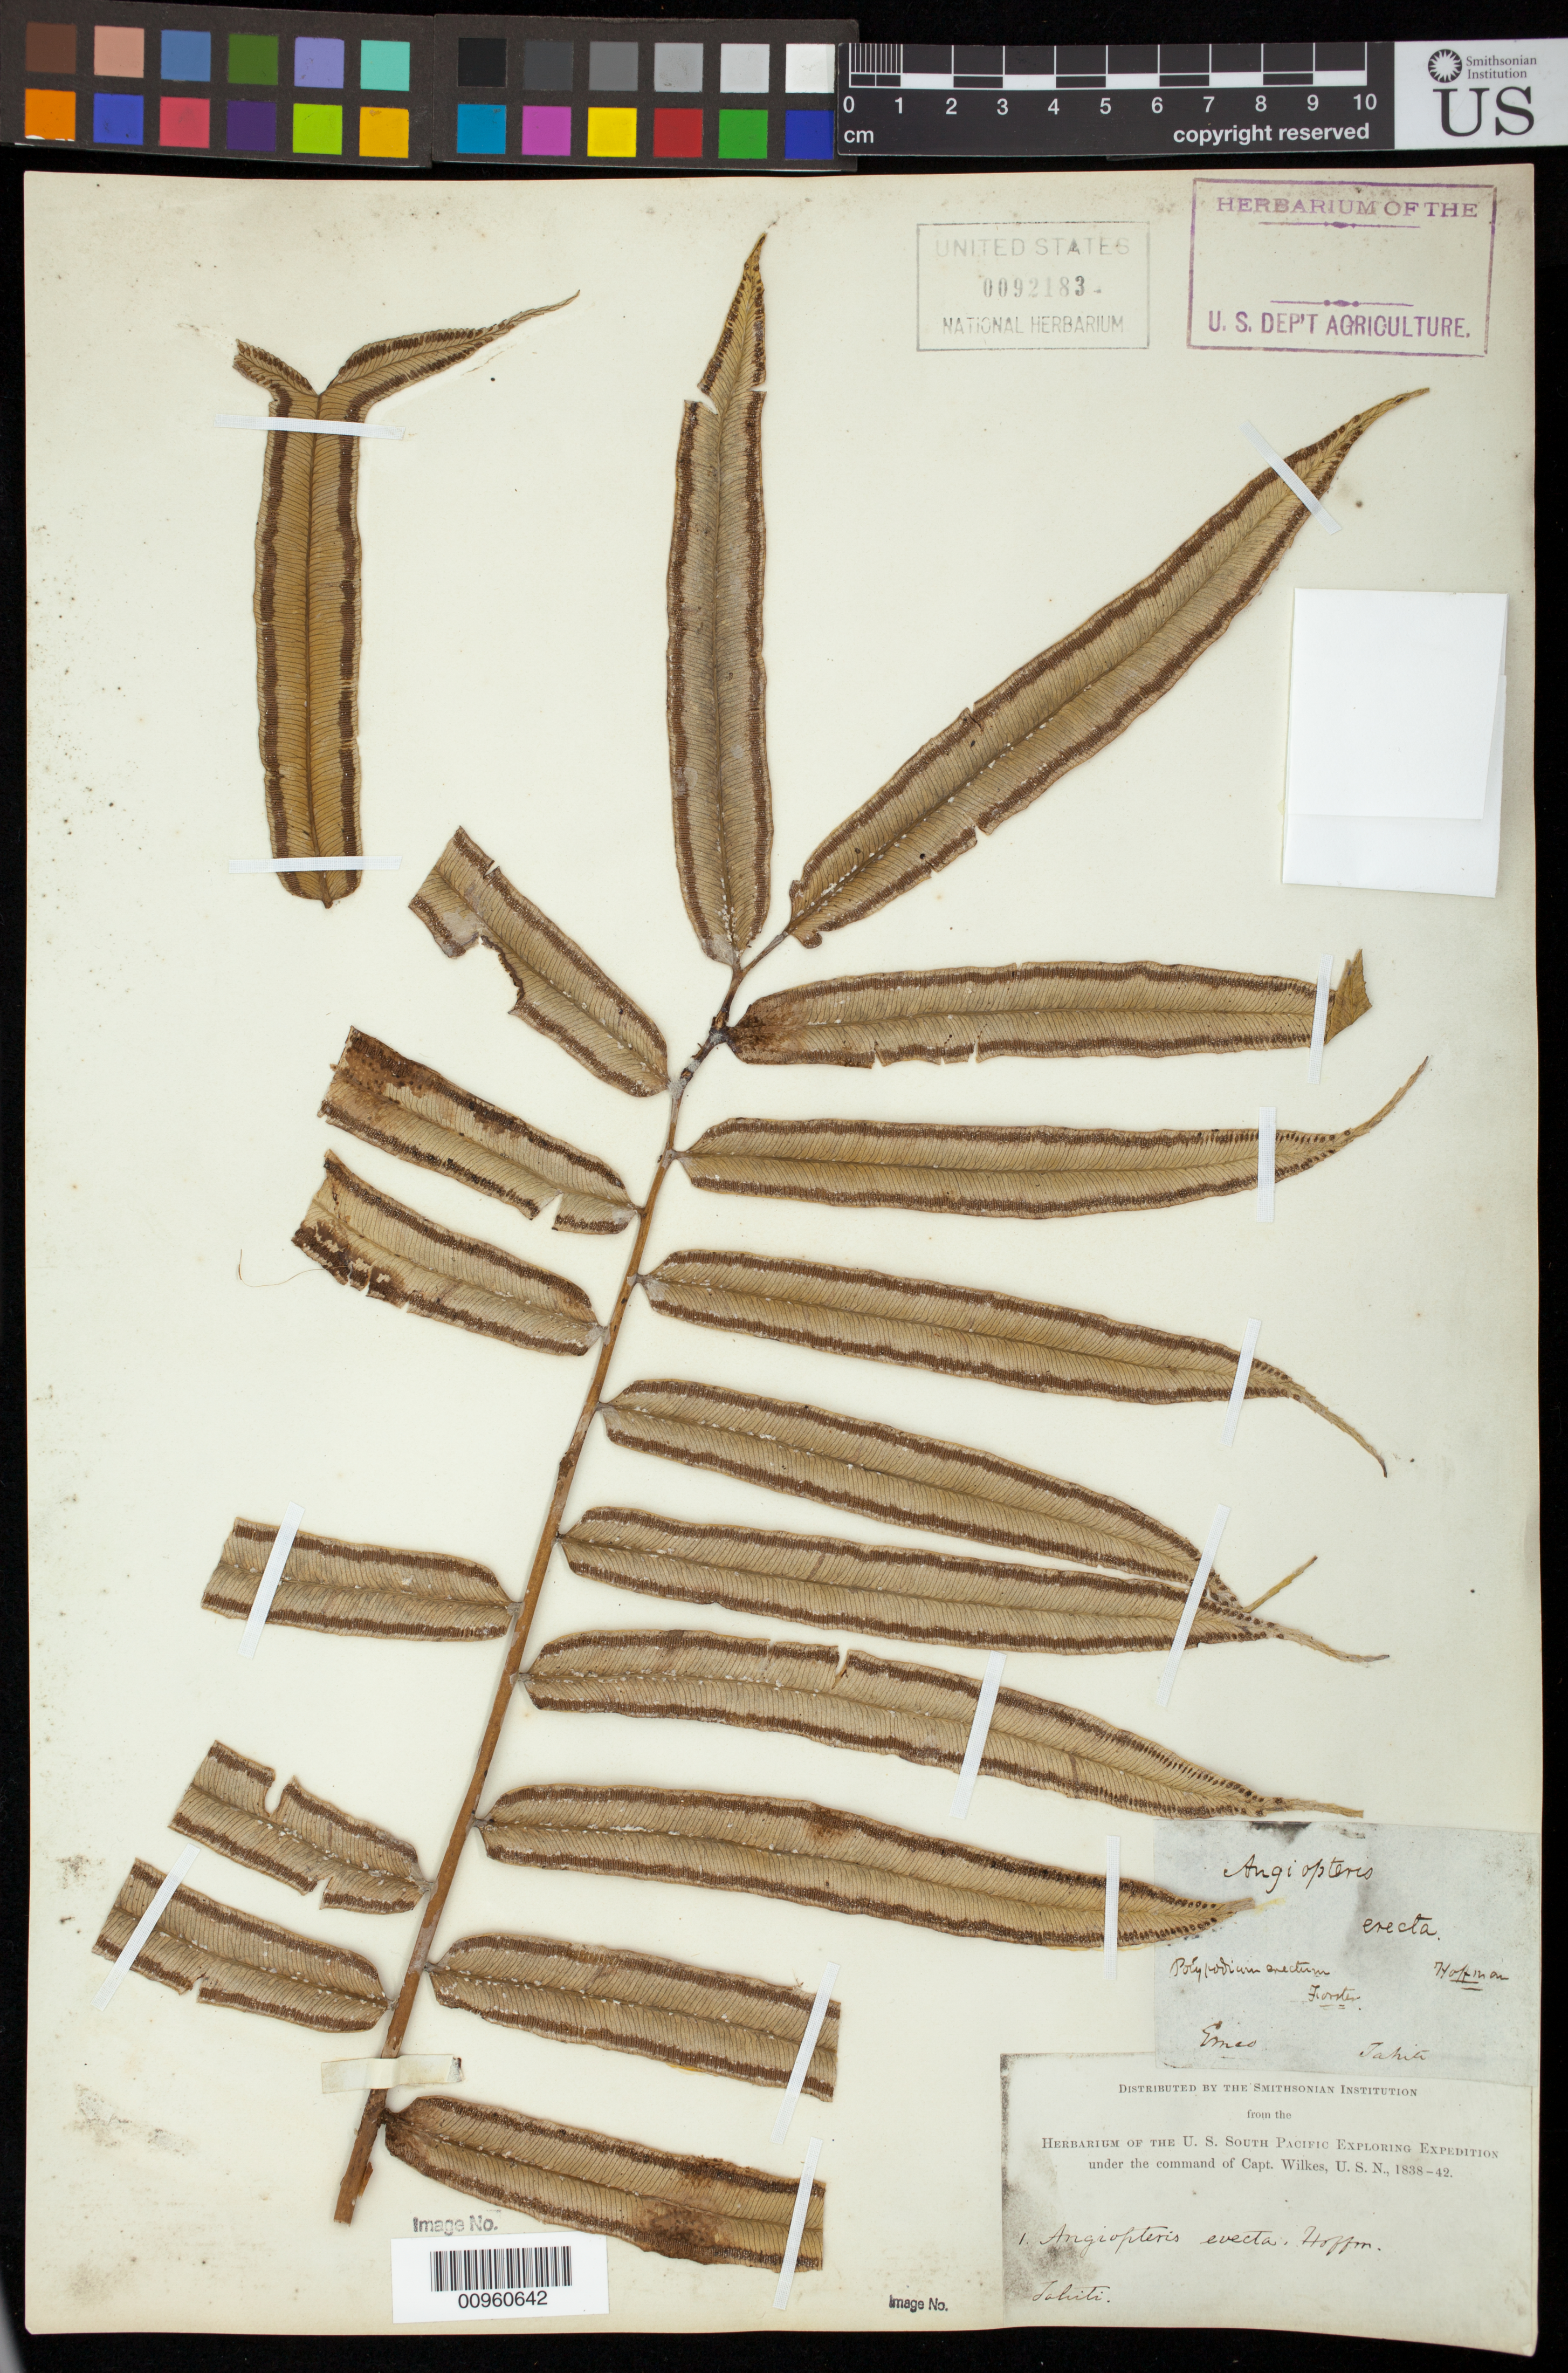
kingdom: Plantae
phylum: Tracheophyta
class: Polypodiopsida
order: Marattiales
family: Marattiaceae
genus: Angiopteris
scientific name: Angiopteris evecta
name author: (G. Forst.) Hoffm.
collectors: Wilkes Explor. Exped.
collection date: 1838/1842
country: French Polynesia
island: Tahiti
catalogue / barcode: US 92183